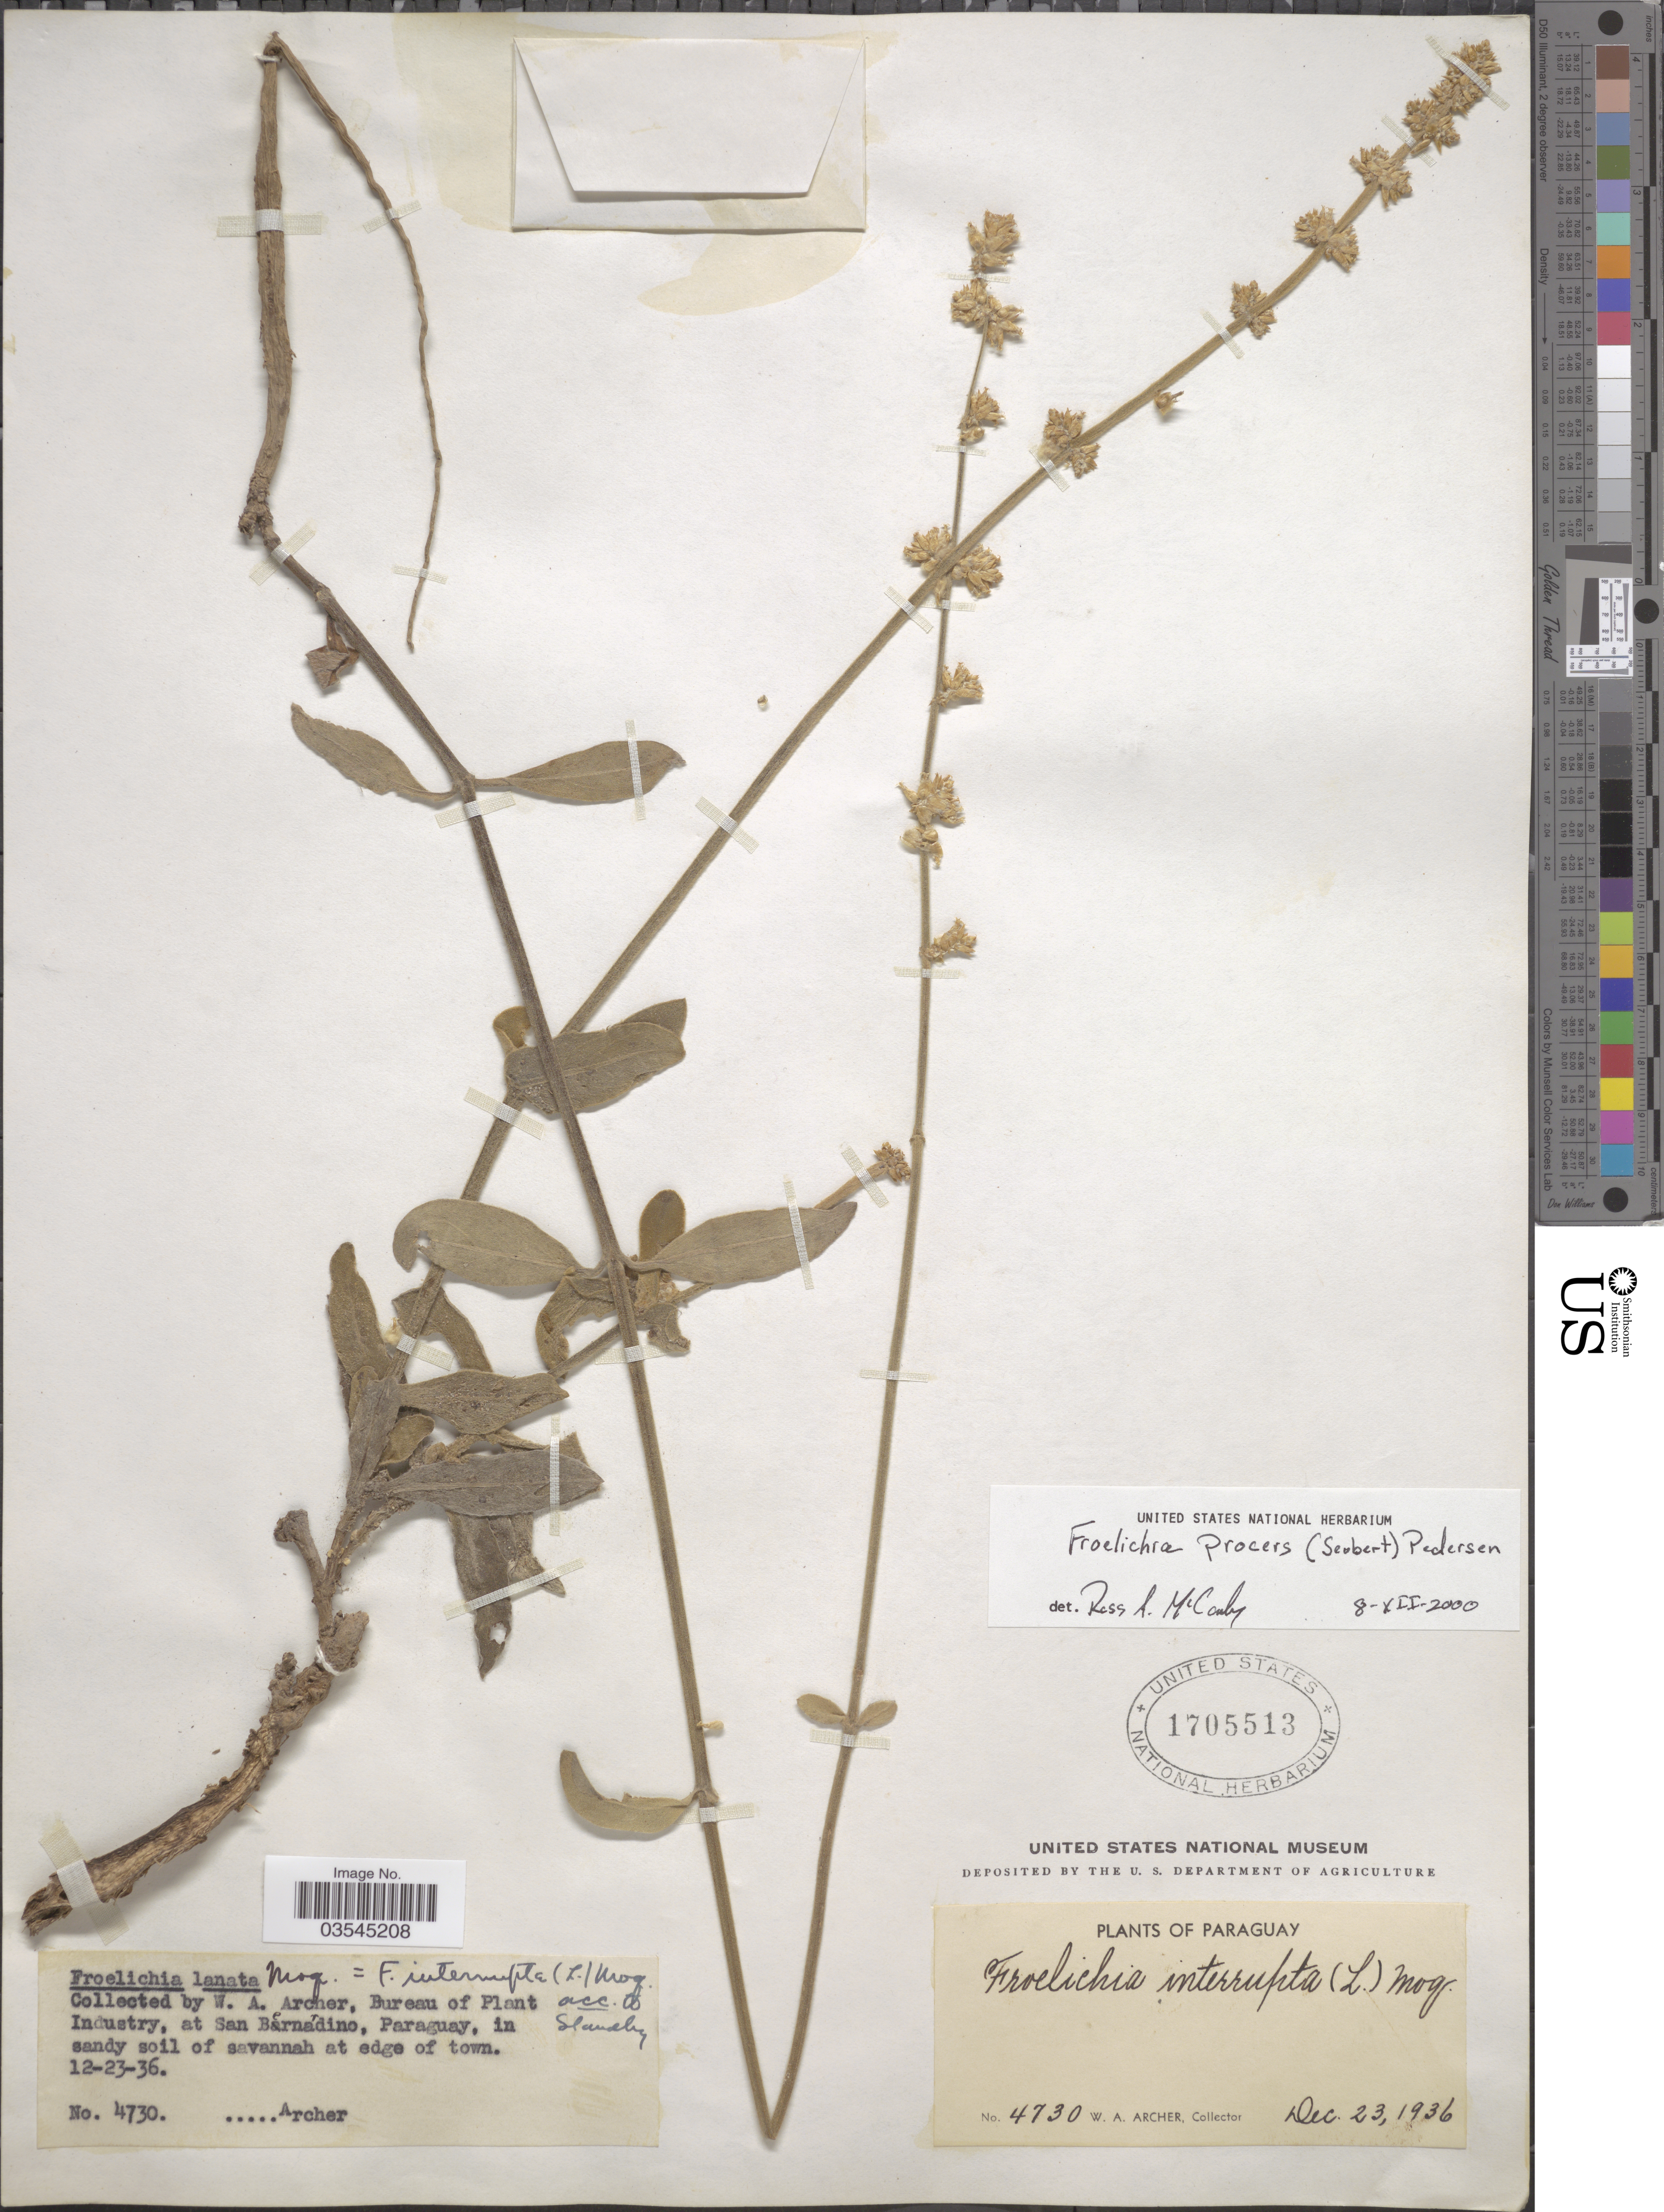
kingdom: Plantae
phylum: Tracheophyta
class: Magnoliopsida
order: Caryophyllales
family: Amaranthaceae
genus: Froelichia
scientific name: Froelichia procera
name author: (Seubert) Perdersen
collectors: W. Archer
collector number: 4730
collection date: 1936-12-23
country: Paraguay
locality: At San Bernardino.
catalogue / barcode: US 1705513